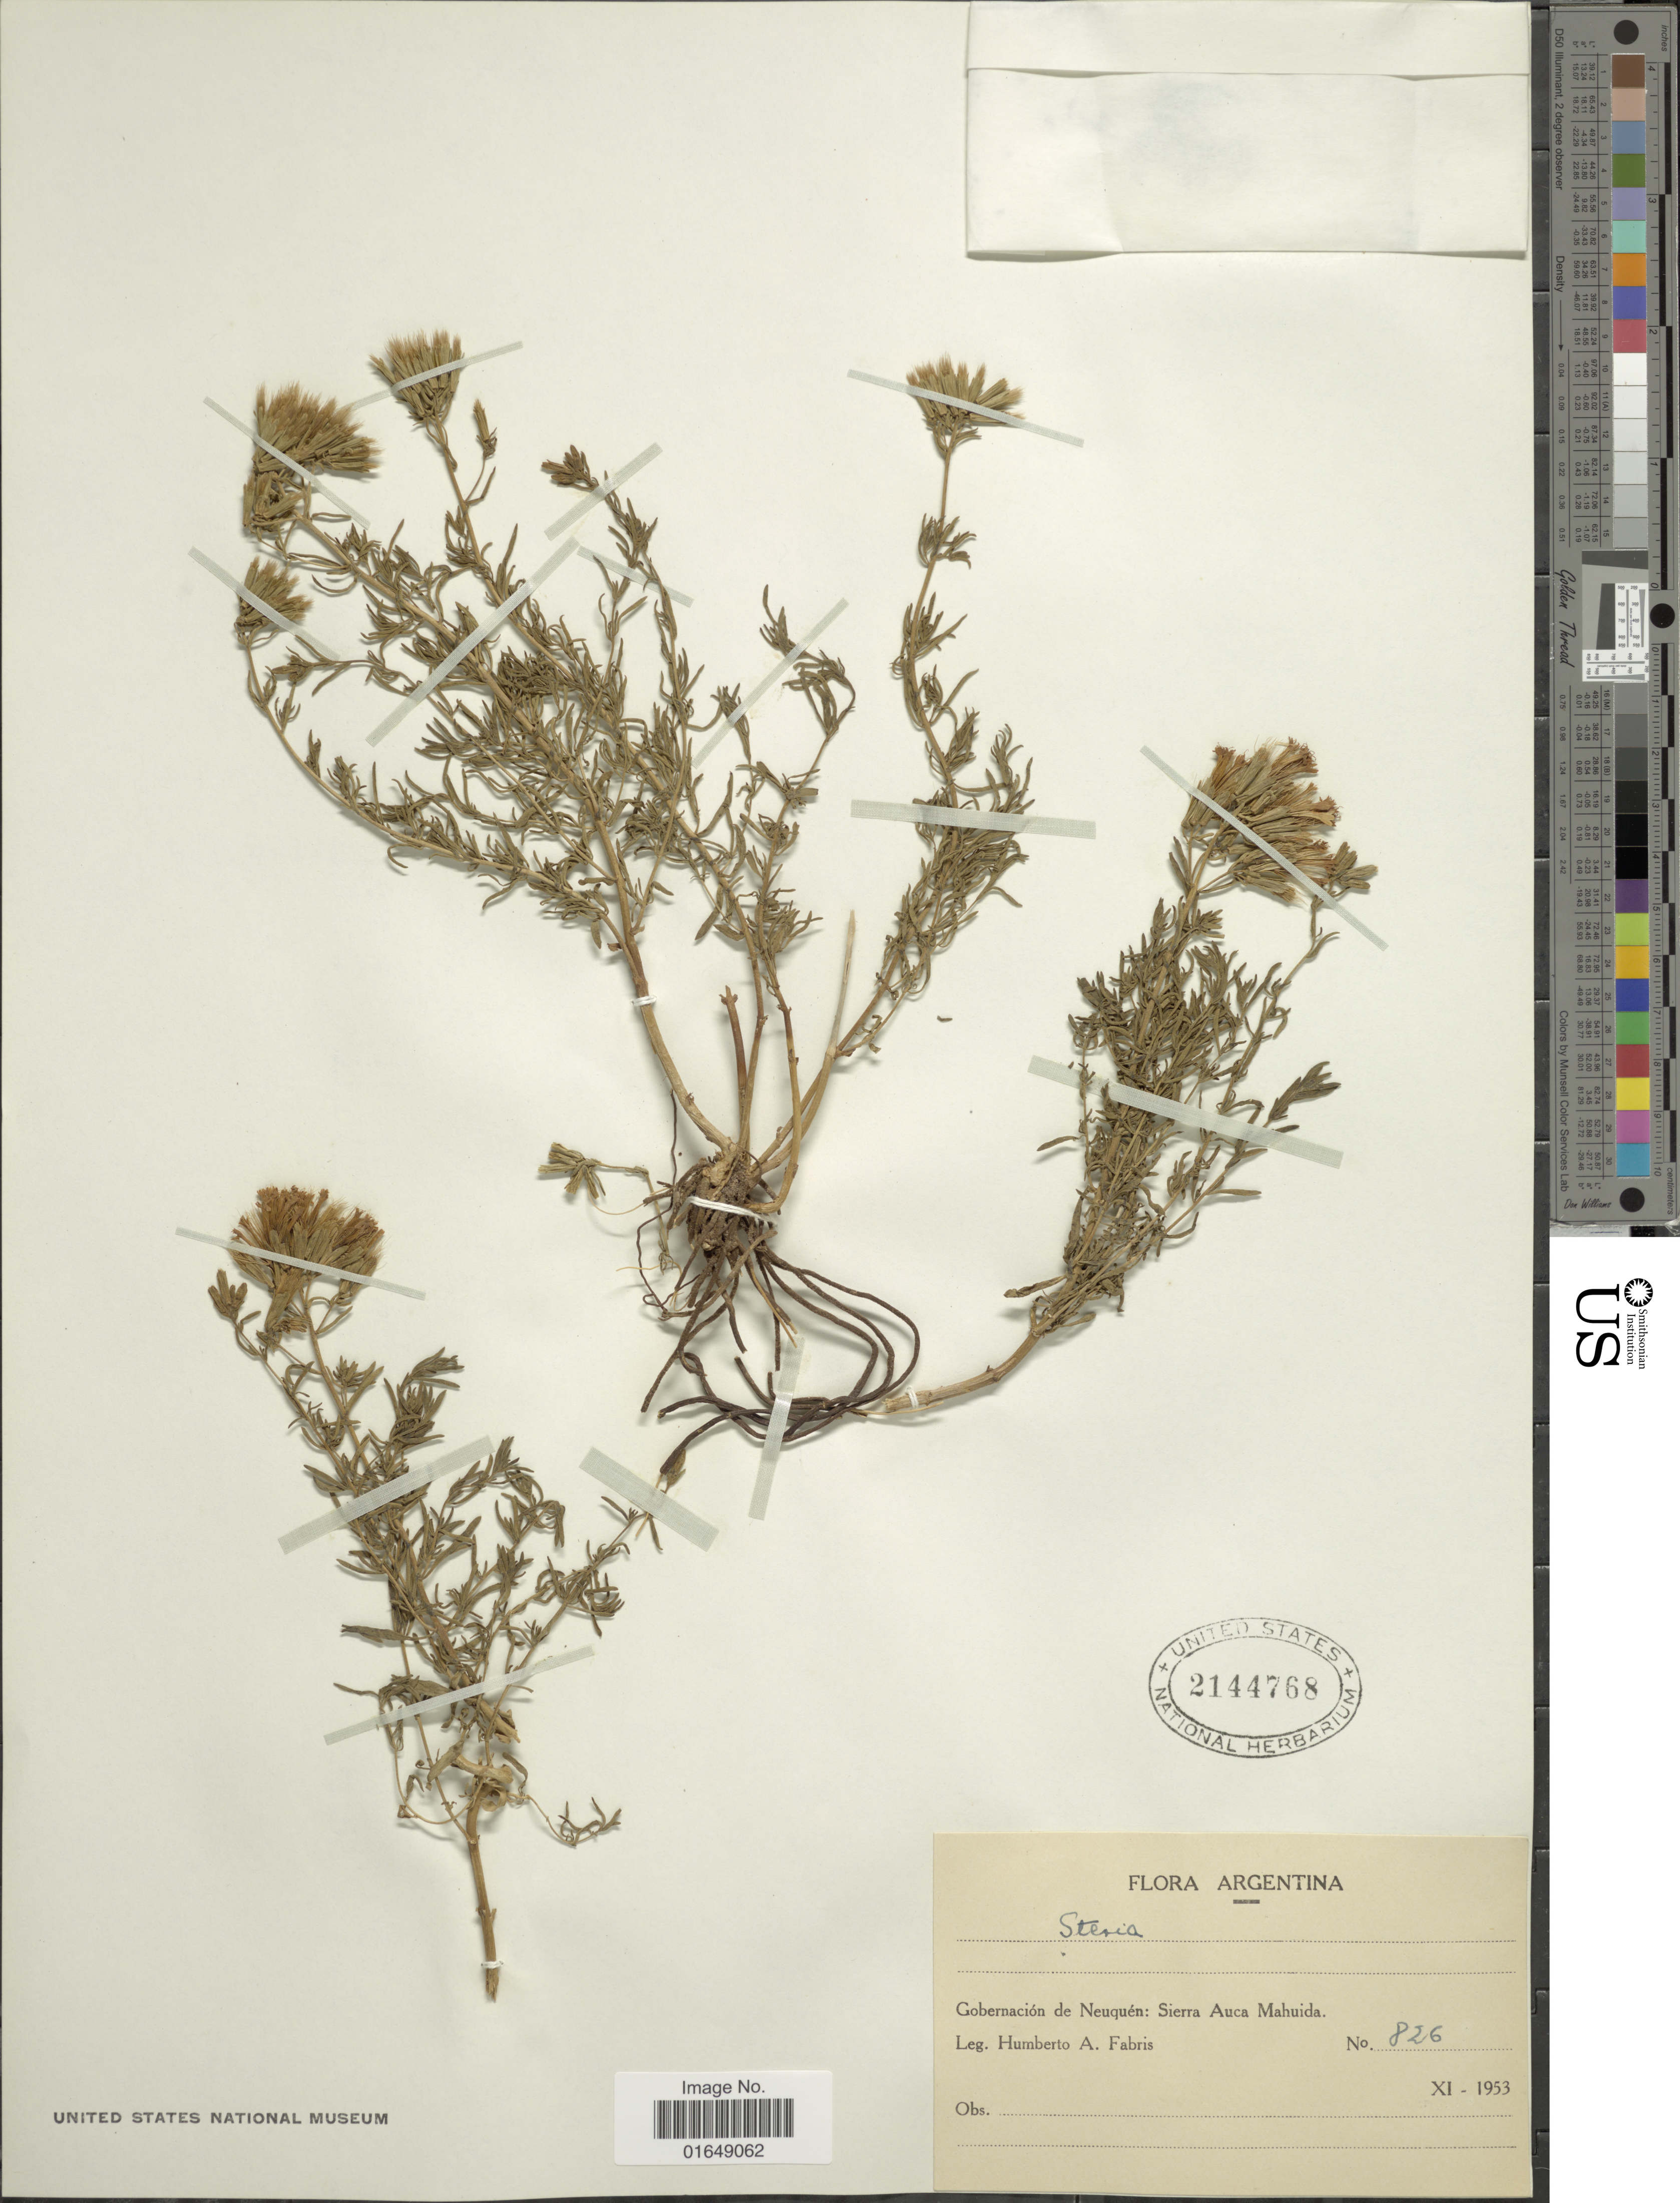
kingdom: Plantae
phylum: Tracheophyta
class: Magnoliopsida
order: Asterales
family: Asteraceae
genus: Stevia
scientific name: Stevia sp.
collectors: H. A. Fabris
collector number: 826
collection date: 1953-11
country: Argentina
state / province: Neuquen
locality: Gobernación de Neuquén: Sierra Auca Mahuida.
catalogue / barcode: US 2144768